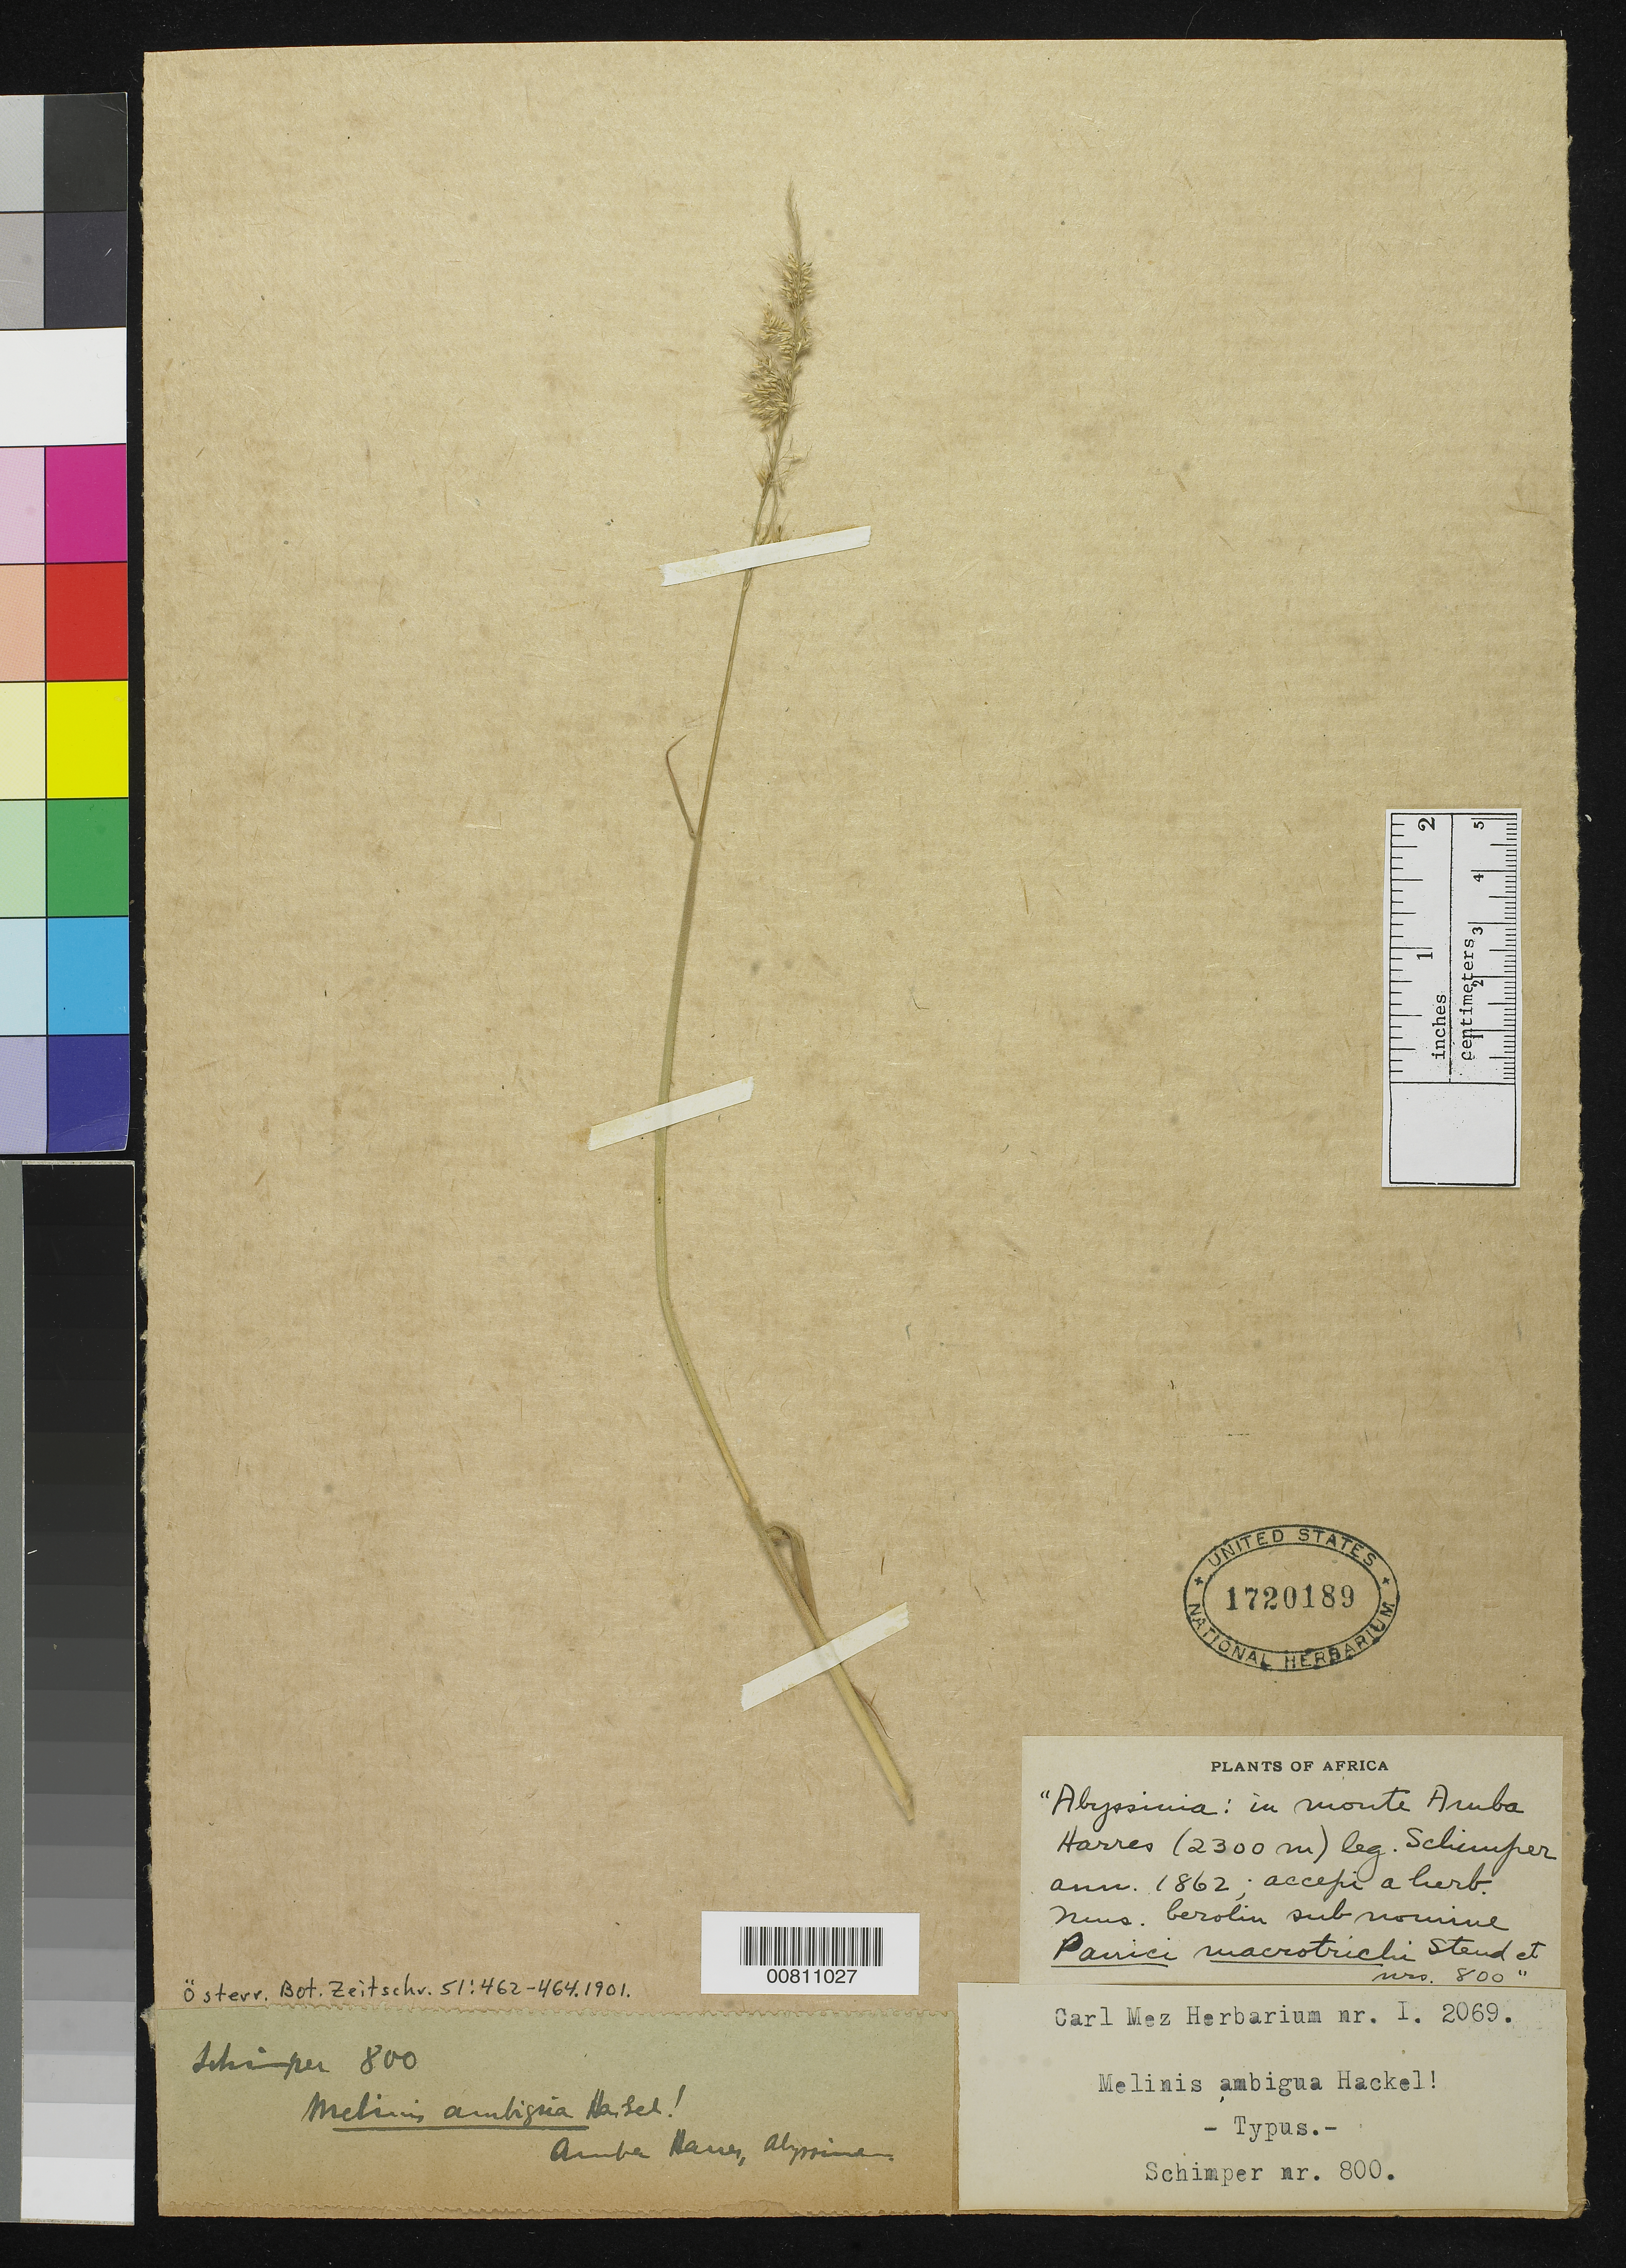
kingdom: Plantae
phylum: Tracheophyta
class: Liliopsida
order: Poales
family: Poaceae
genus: Melinis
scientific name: Melinis ambigua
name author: Hack.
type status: Isolectotype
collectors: G. W. Schimper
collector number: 800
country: Ethiopia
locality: Amba Harres, Abyssinia.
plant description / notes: Carl Mez Herbarium nr. I. 2069.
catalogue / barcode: US 1720189